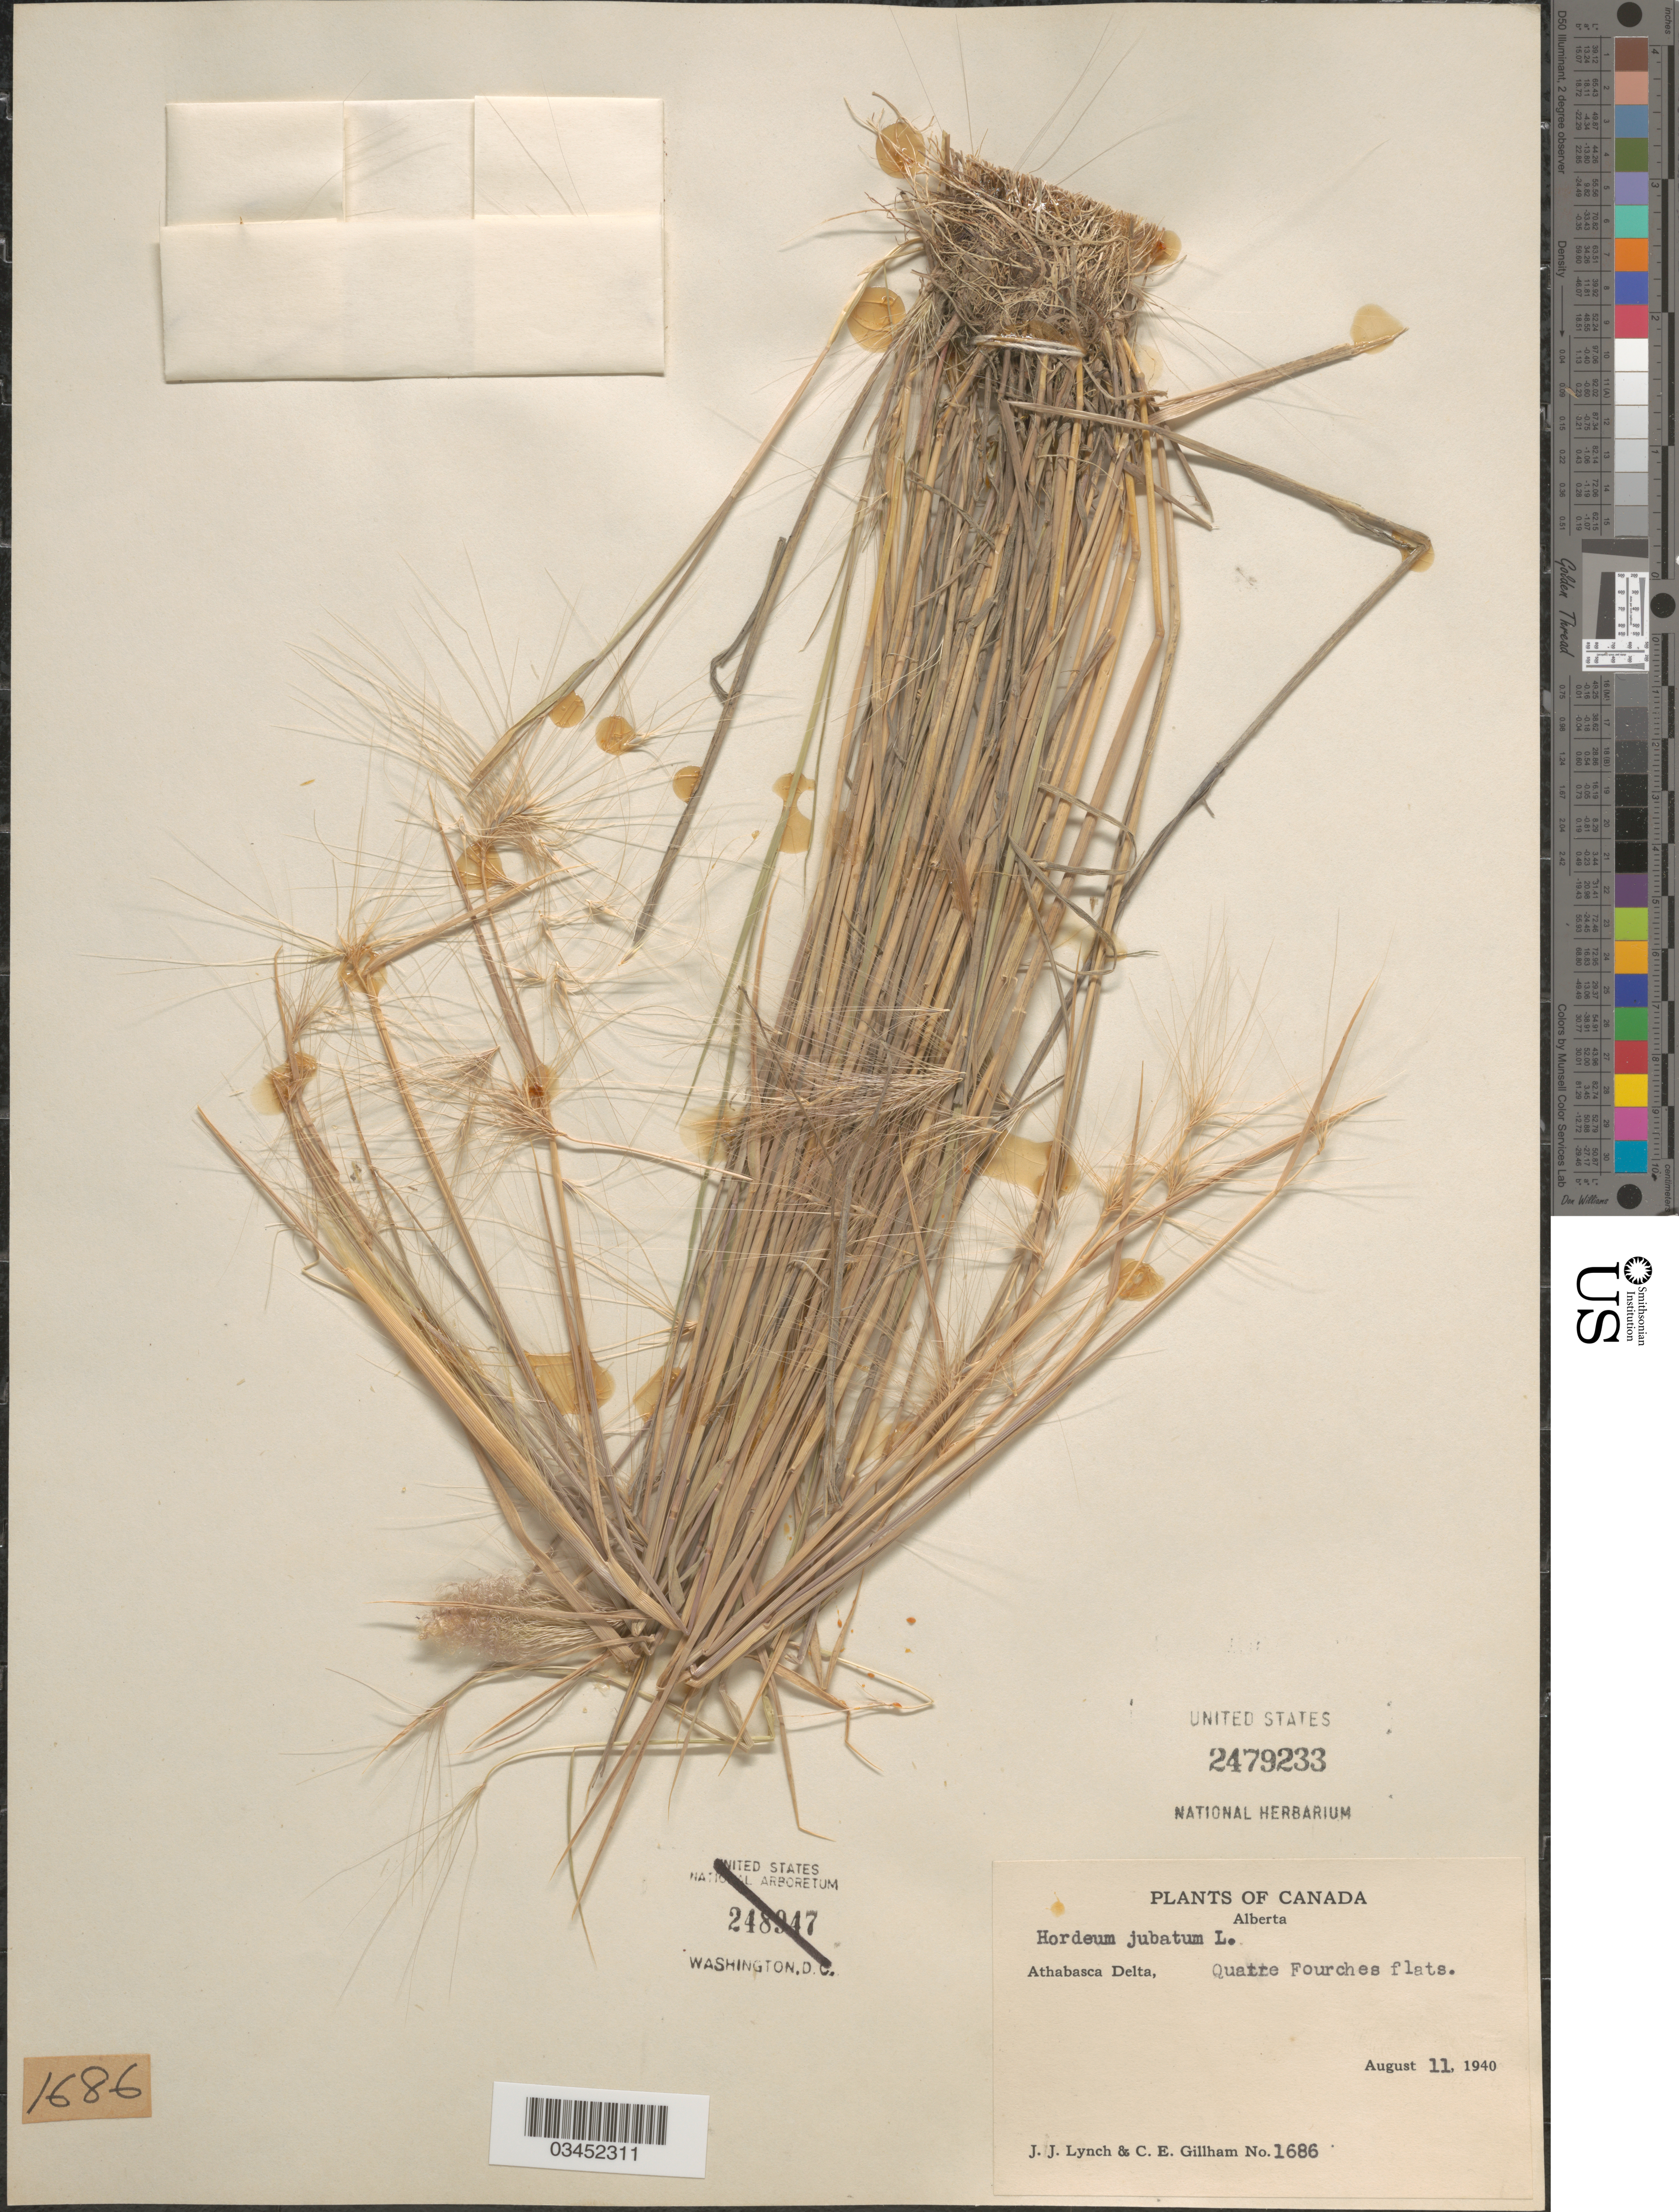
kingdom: Plantae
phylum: Tracheophyta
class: Liliopsida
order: Poales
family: Poaceae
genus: Hordeum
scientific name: Hordeum jubatum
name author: L.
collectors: J. Lynch & C. Gillham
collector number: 1686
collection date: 1940-08-11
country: Canada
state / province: Alberta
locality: Athabasca Delta, Quatre Fourches flats.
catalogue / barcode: US 2479233